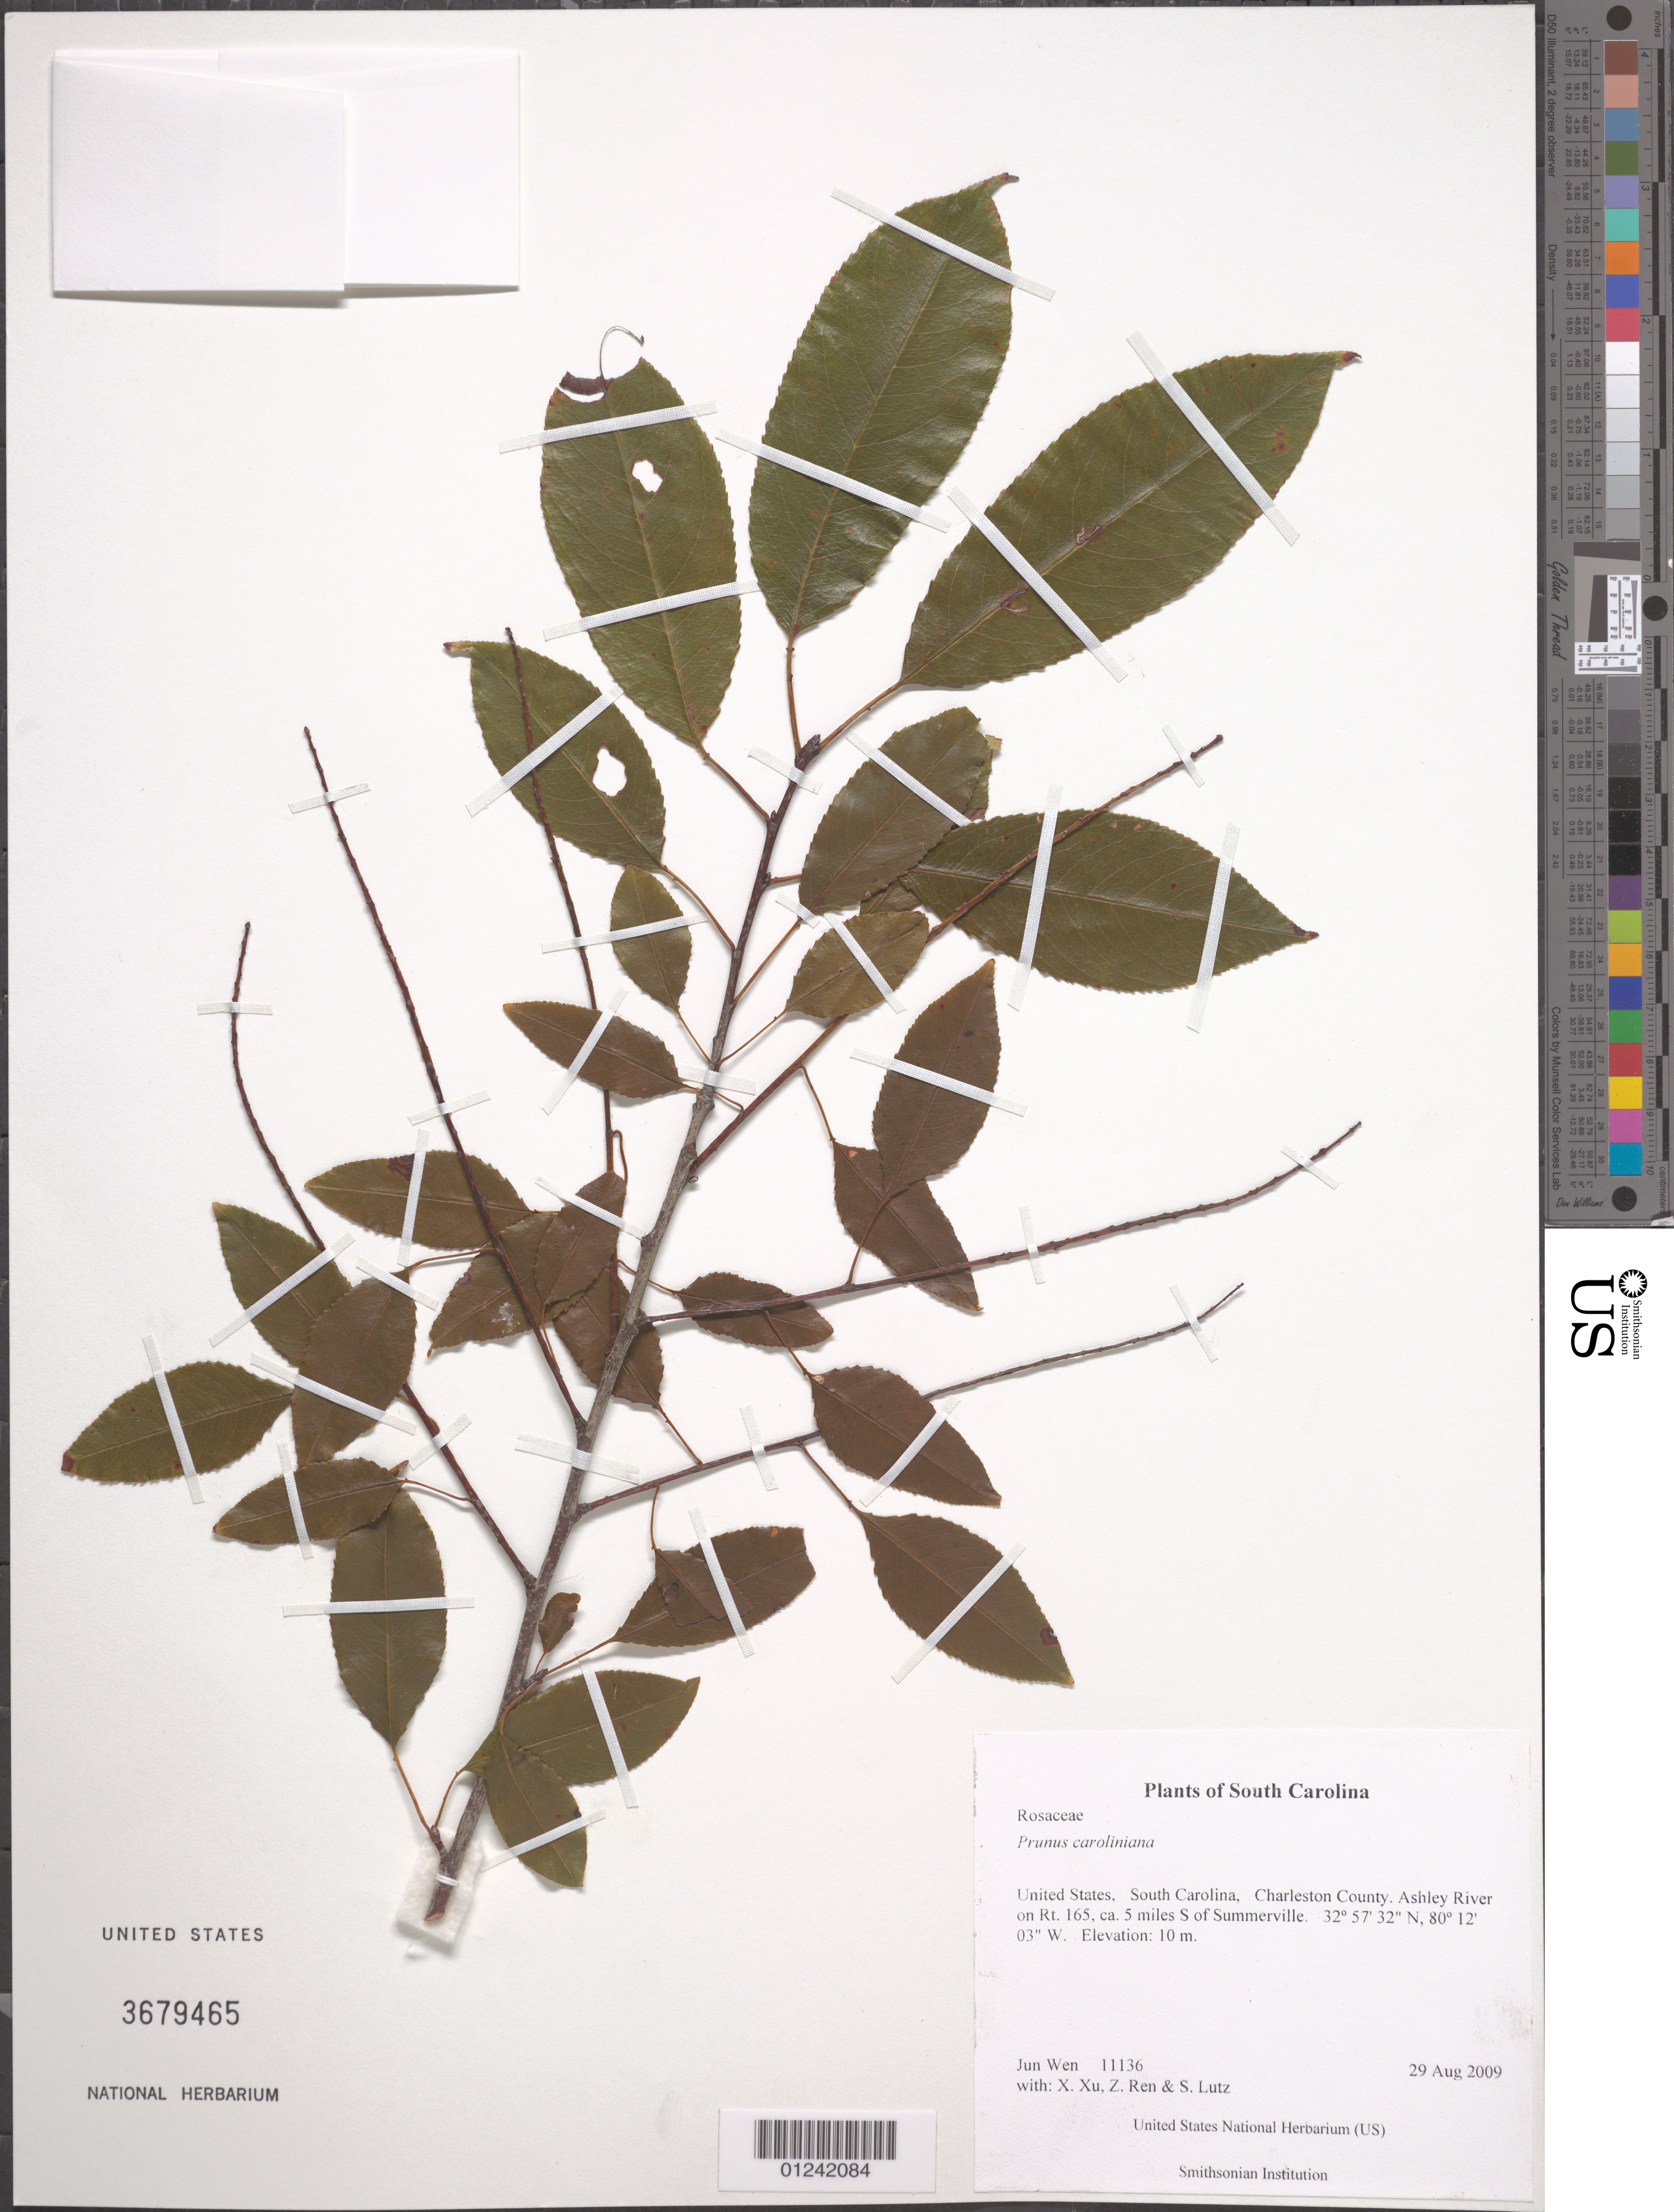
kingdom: Plantae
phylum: Tracheophyta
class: Magnoliopsida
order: Rosales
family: Rosaceae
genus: Prunus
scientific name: Prunus caroliniana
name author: (Mill.) Aiton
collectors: J. Wen, X. Xu, Z. Ren & S. Lutz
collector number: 11136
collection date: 2009-08-29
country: United States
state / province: South Carolina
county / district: Charleston County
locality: Ashley River on Rt. 165, ca. 5 miles S of Summerville.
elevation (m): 10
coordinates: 32 57 32.3 N, 80 12 02.7 W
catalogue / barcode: US 3679465